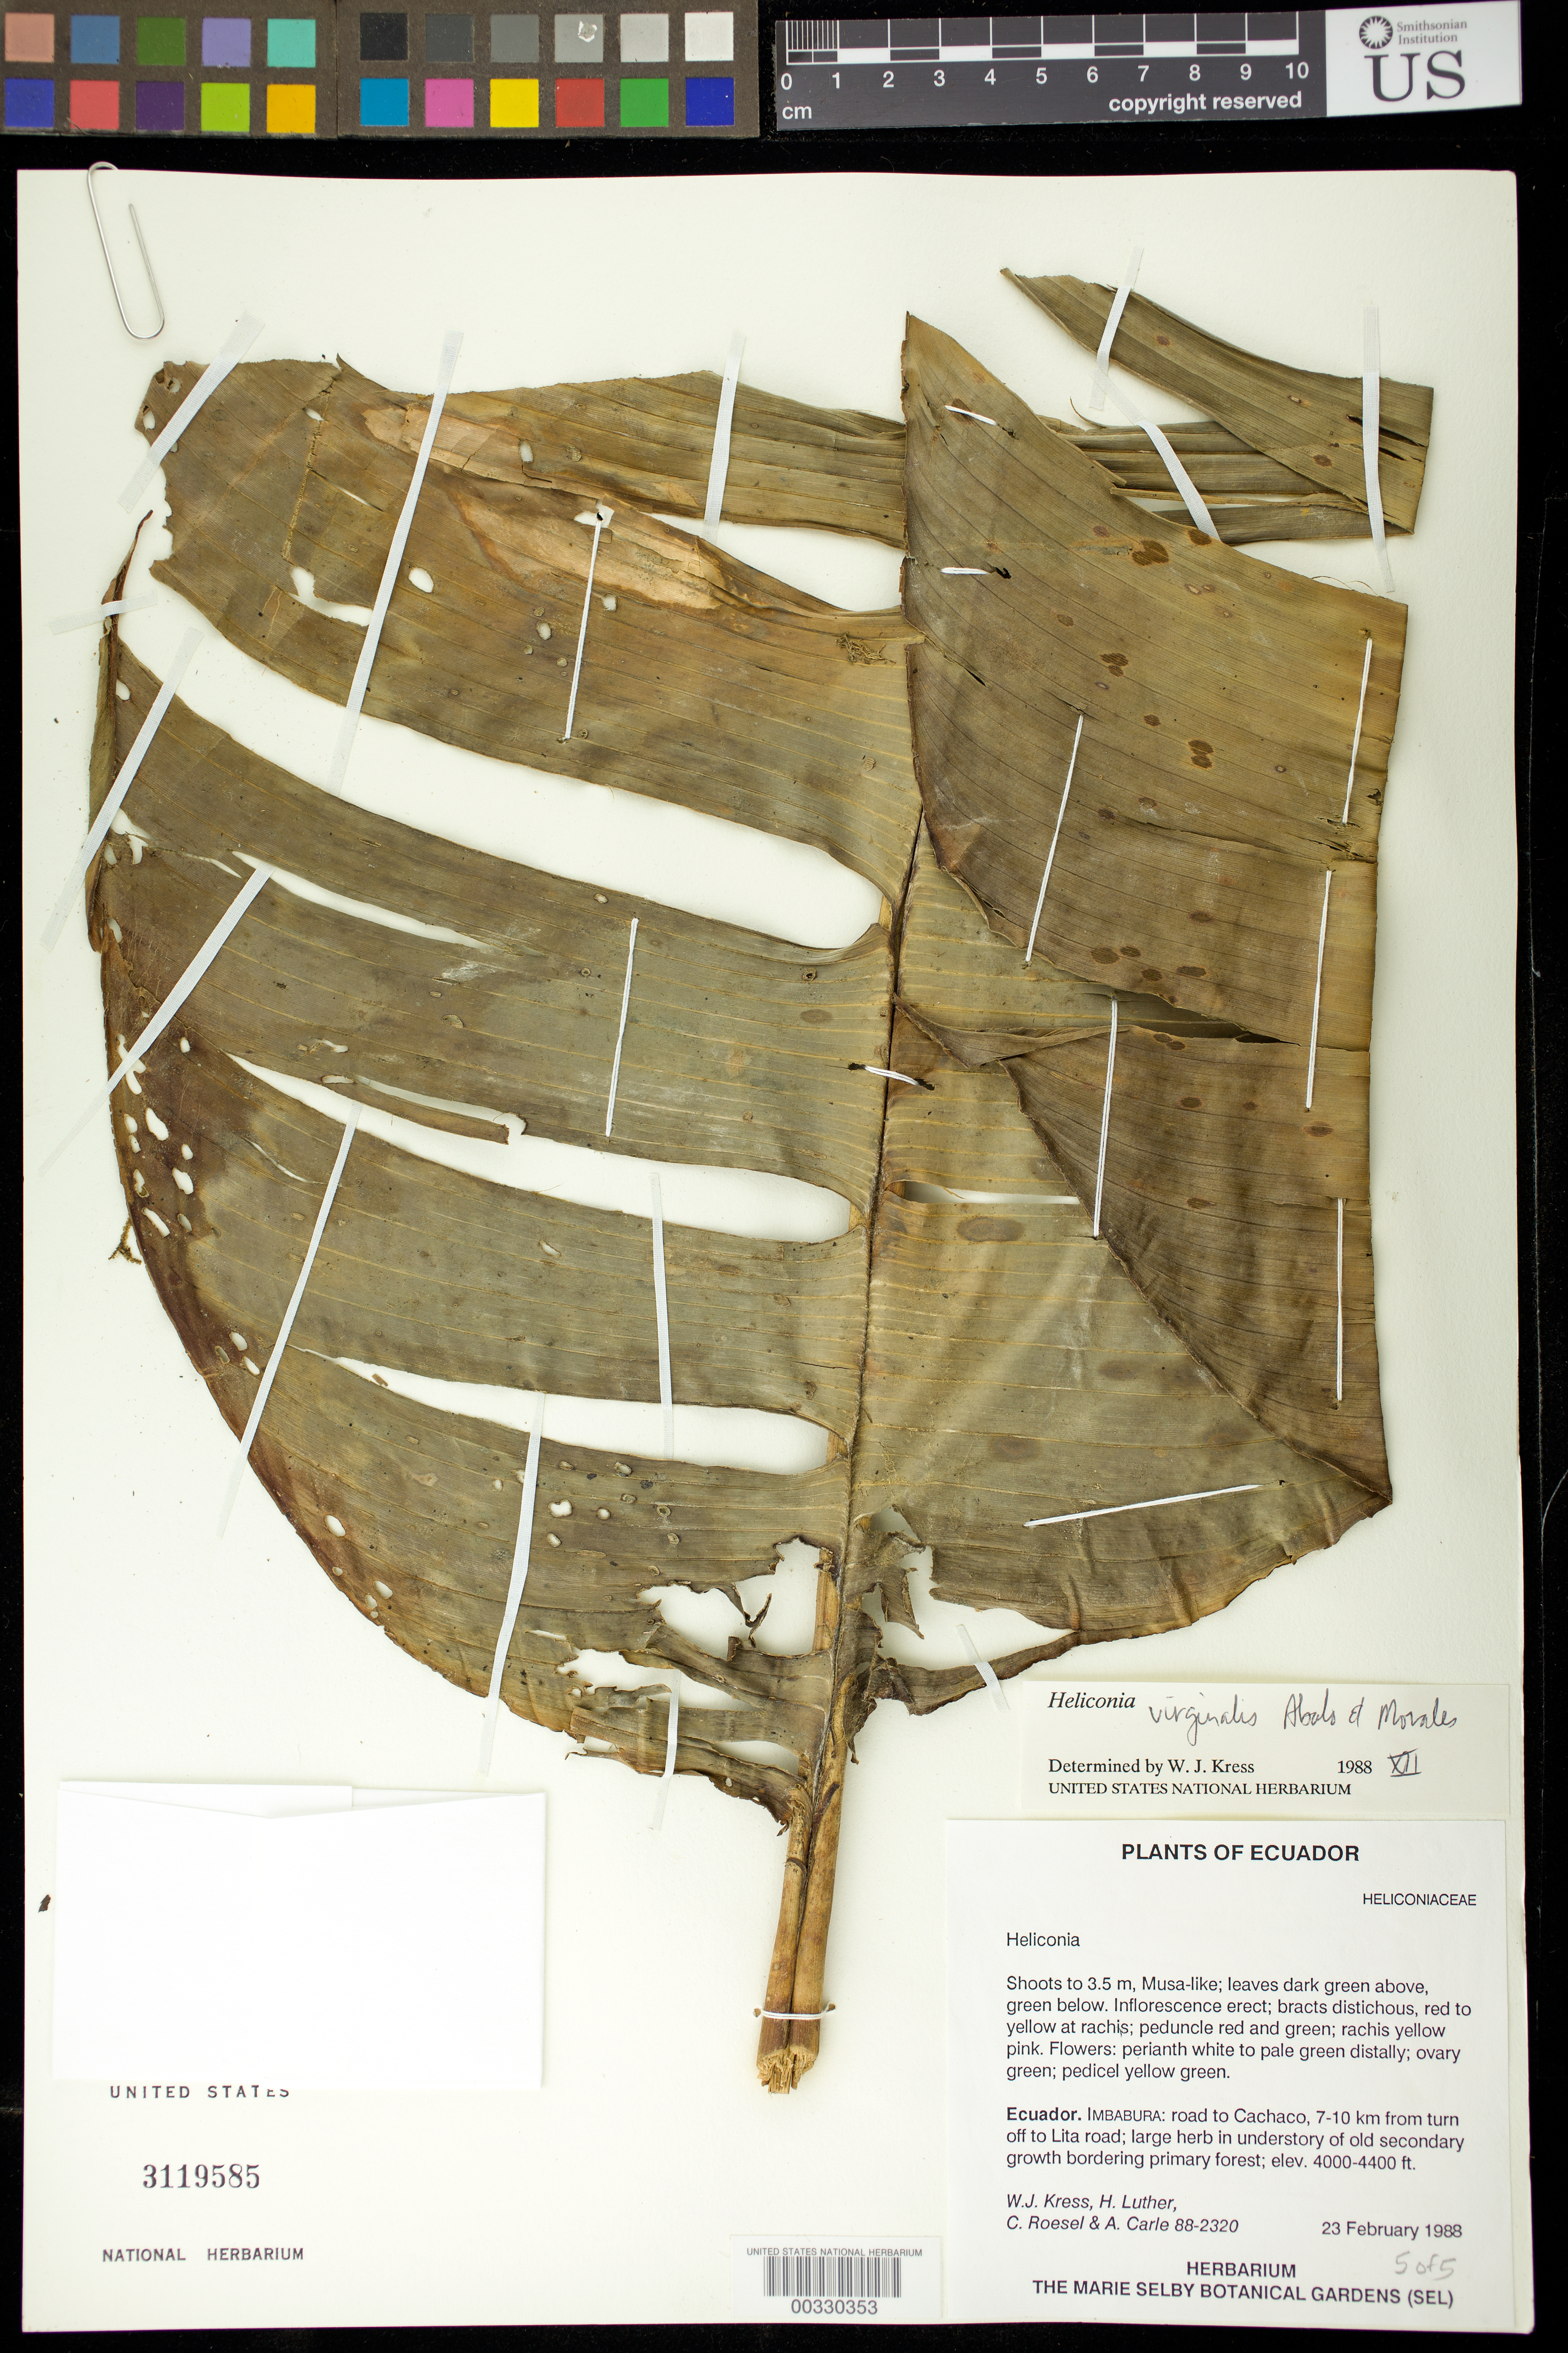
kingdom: Plantae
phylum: Tracheophyta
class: Liliopsida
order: Zingiberales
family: Heliconiaceae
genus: Heliconia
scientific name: Heliconia virginalis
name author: Abalo & G. Morales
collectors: W. J. Kress, Harry E. Luther, C. S. Roesel & A. Carle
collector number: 88-2320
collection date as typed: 23 Feb 1988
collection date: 1988-02-23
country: Ecuador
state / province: Imbabura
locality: Road to Cachaco, 7-10 km from turn of L to Lita road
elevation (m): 1219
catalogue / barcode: US 3119585